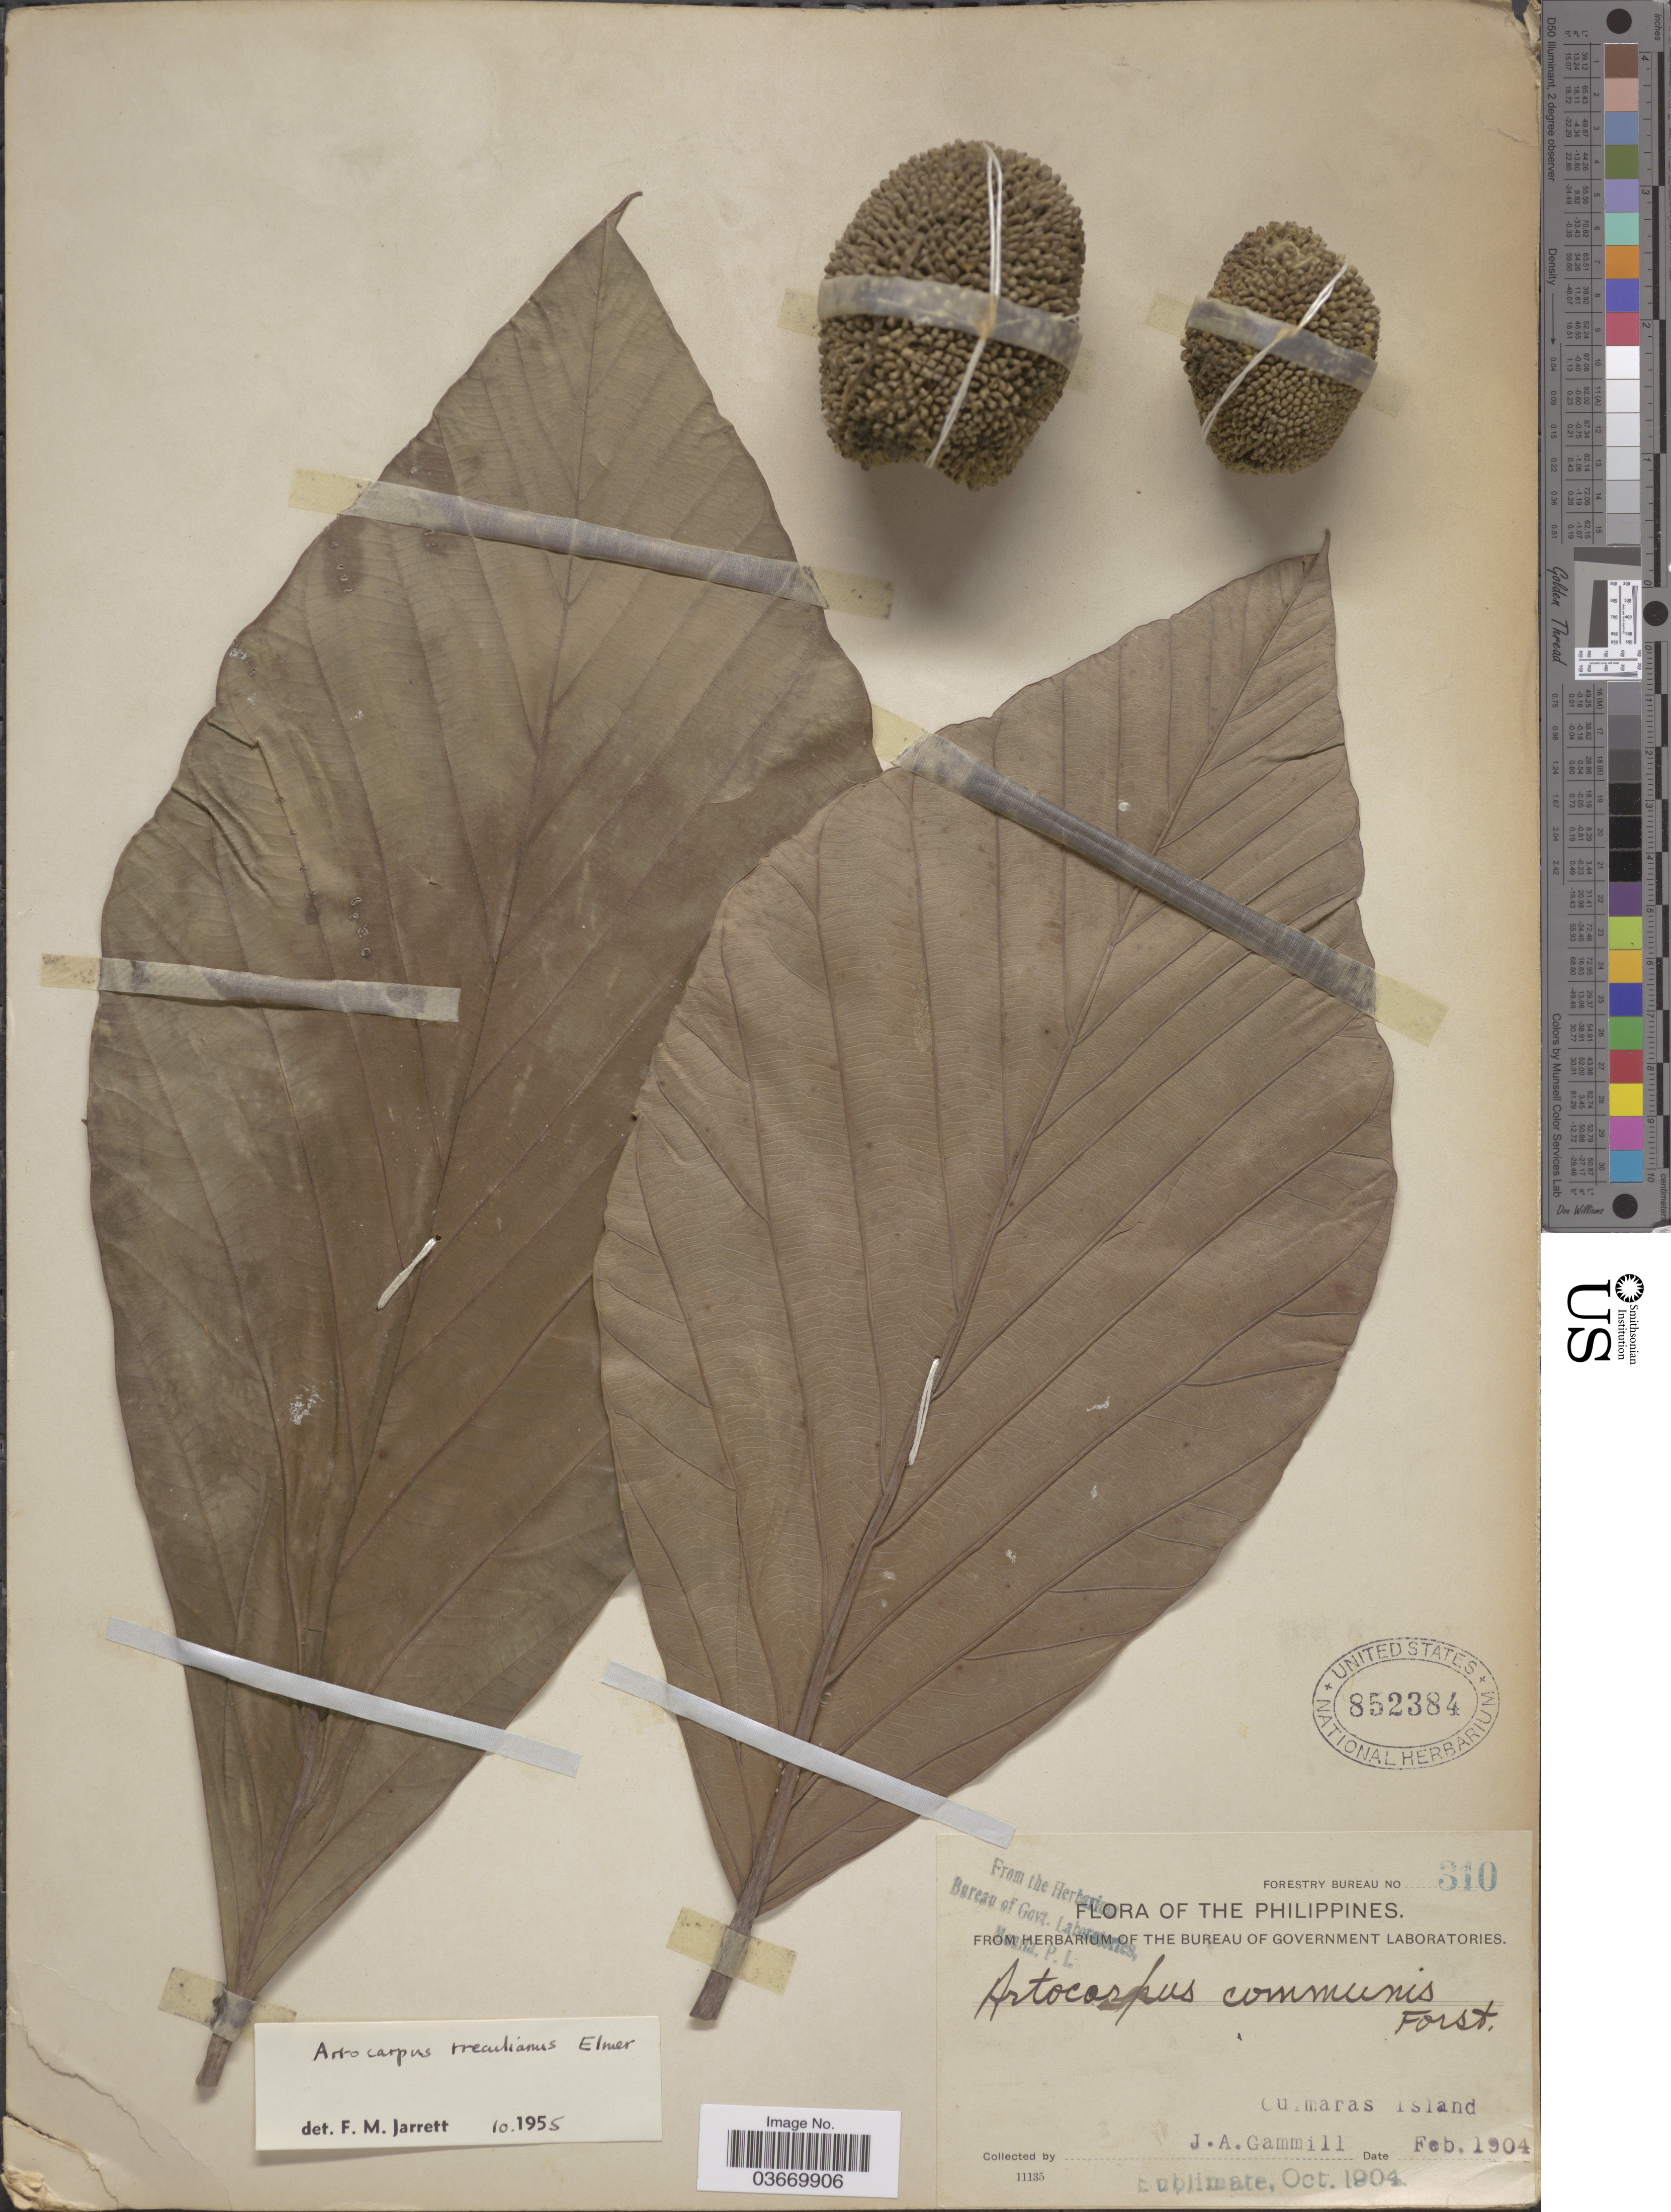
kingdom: Plantae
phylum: Tracheophyta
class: Magnoliopsida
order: Rosales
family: Moraceae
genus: Artocarpus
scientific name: Artocarpus treculianus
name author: Elmer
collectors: J. Gammill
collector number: Forestry Bureau 310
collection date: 1904-02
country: Philippines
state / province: Western Visayas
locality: Guimaras Island.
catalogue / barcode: US 852384